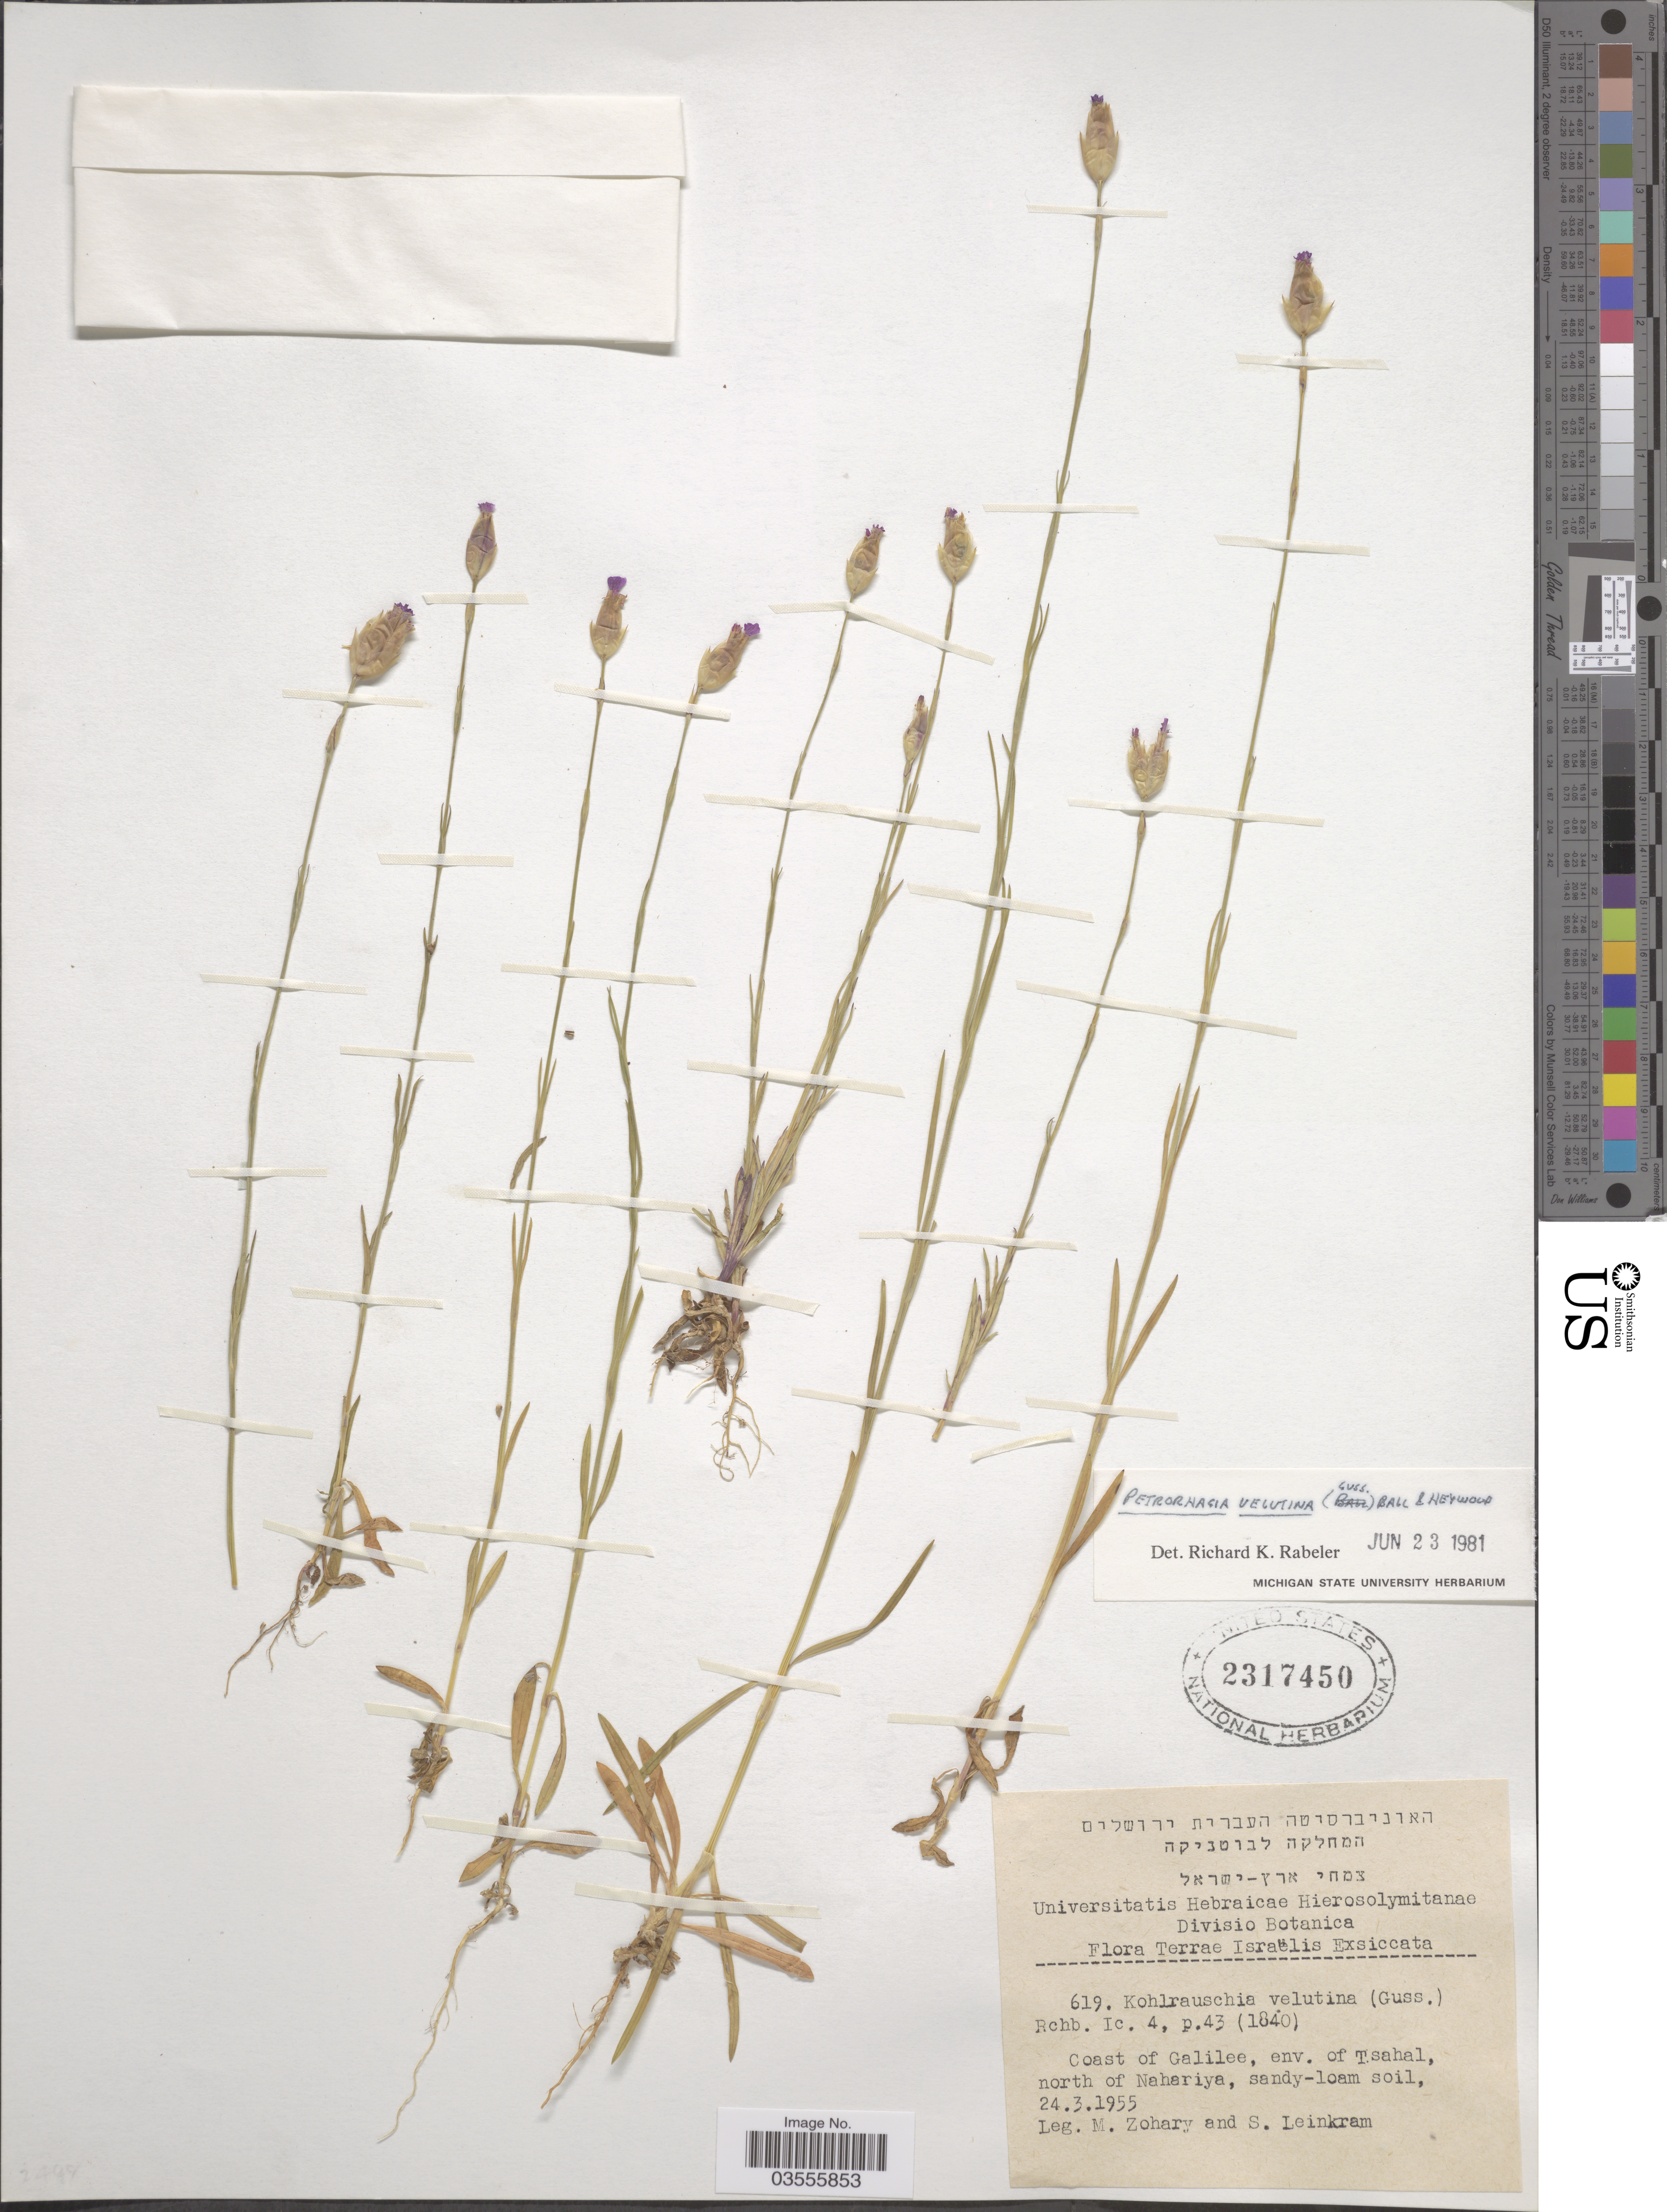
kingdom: Plantae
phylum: Tracheophyta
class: Magnoliopsida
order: Caryophyllales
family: Caryophyllaceae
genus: Petrorhagia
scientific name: Petrorhagia velutina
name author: (Guss.) P.W. Ball & Heywood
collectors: M. Zohary & Leinkram, S.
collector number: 619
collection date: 1955-03-24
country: Syria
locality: Terrae Israëlis. Coast of Galilee, env. of Tsahal, north of Nahariya.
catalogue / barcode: US 2317450